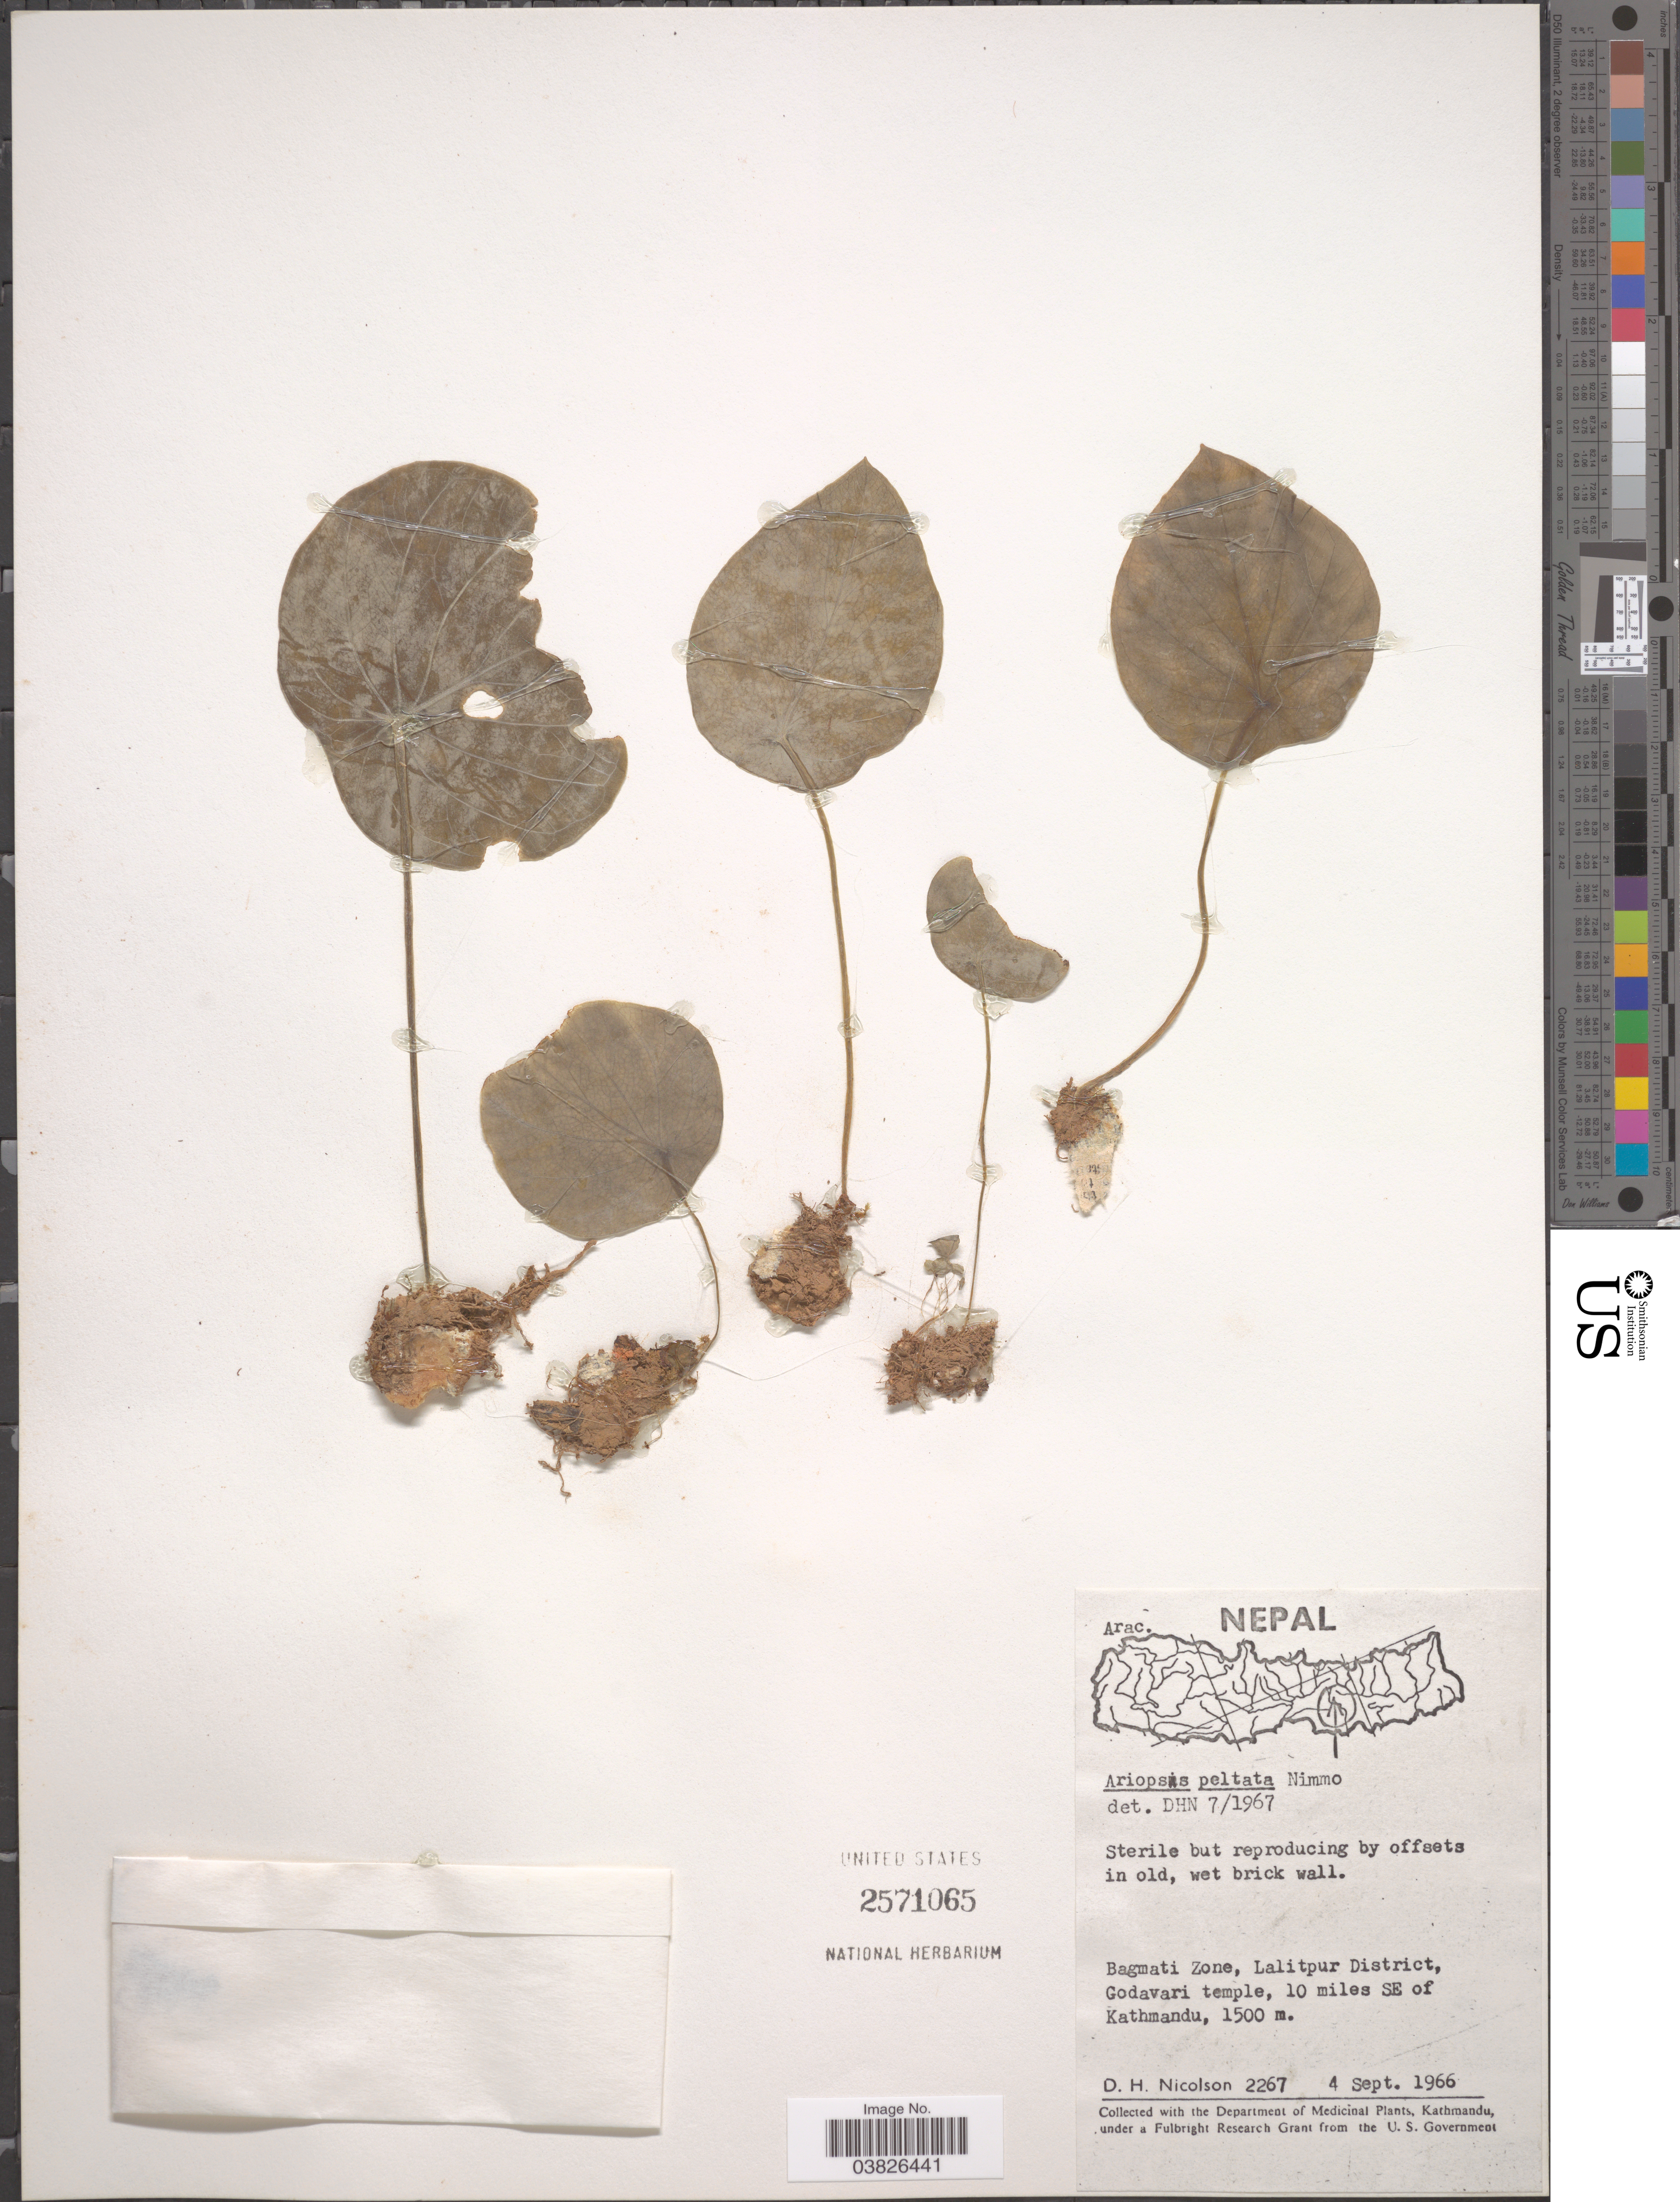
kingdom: Plantae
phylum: Tracheophyta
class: Liliopsida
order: Alismatales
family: Araceae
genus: Ariopsis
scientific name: Ariopsis peltata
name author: Nimmo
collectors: D. H. Nicolson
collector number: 2267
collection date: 1966-09-04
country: Nepal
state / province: Bagmati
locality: Bagmati Zone, Lalitpur District, Godavari temple, 10 miles SE of Kathmandu.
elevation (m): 1500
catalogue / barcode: US 2571065